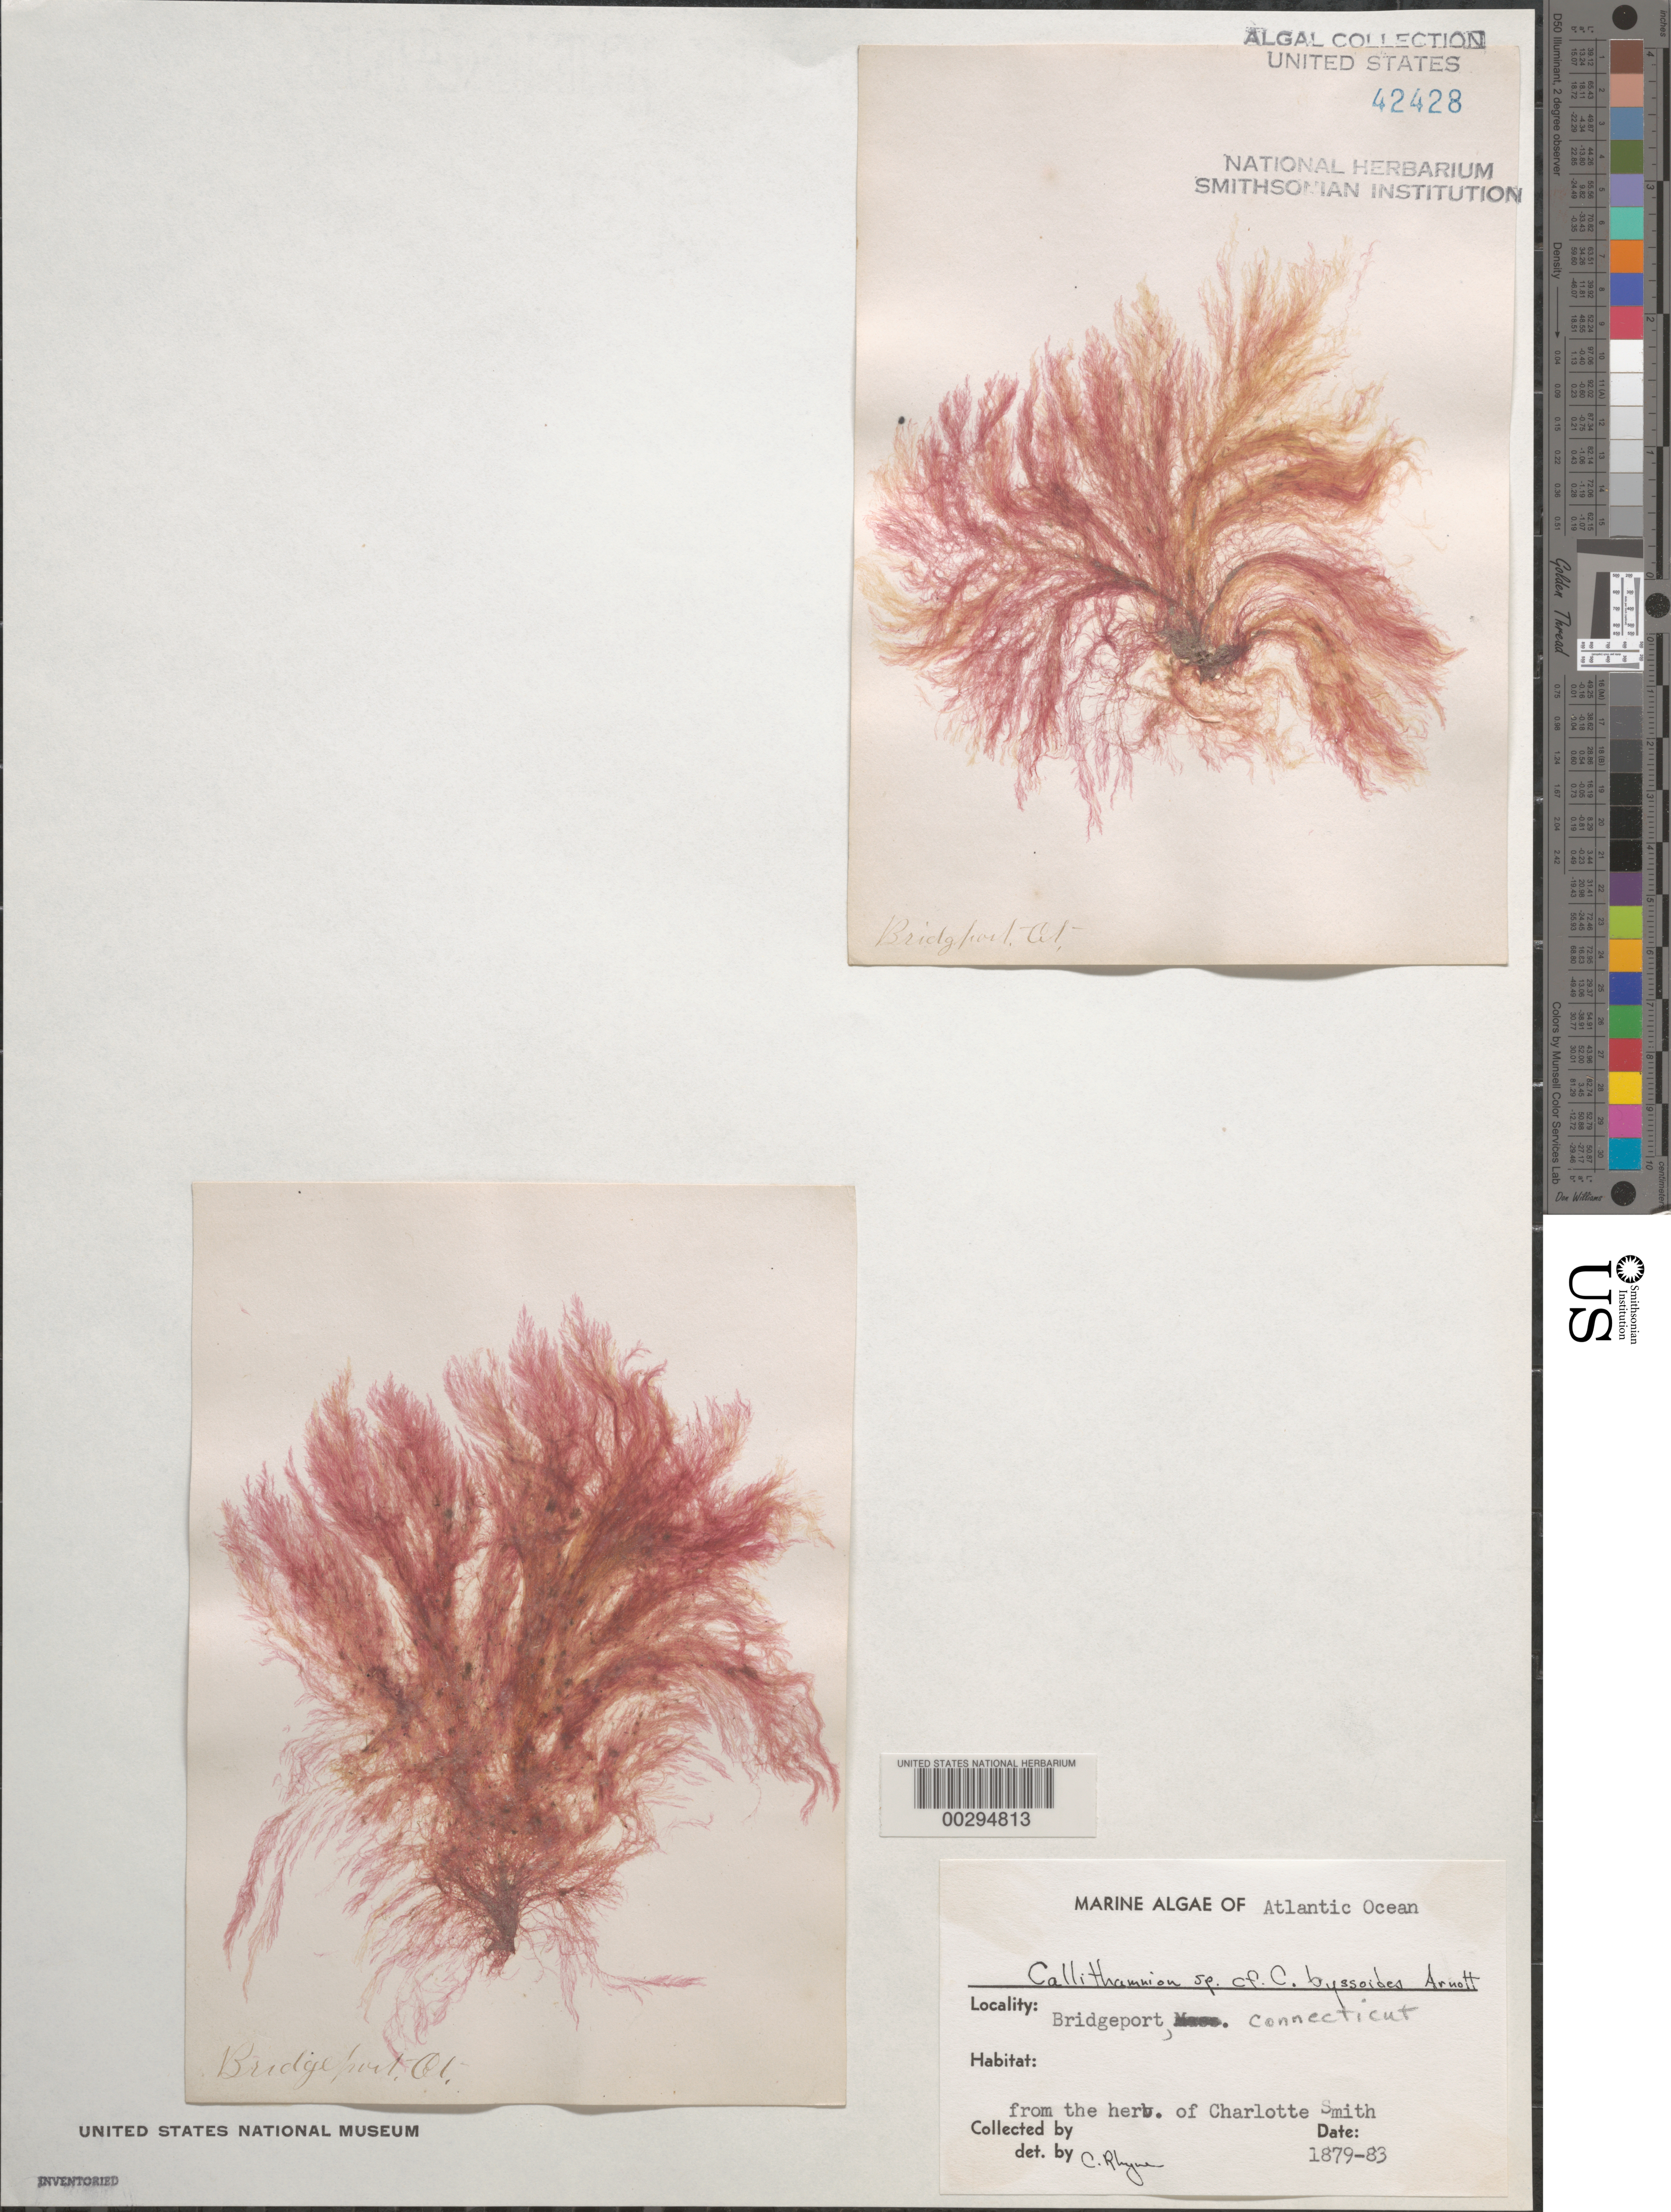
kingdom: Plantae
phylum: Rhodophyta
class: Florideophyceae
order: Ceramiales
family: Callithamniaceae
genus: Aglaothamnion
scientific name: Aglaothamnion tenuissimum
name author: (Bonnem.) Feldm.-Maz.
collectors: Charlotte Smith (herbarium)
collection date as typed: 1879 TO -- --- 1883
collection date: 1879/1883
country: United States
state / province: Connecticut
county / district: Fairfield County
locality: Bridgeport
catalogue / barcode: US 42428